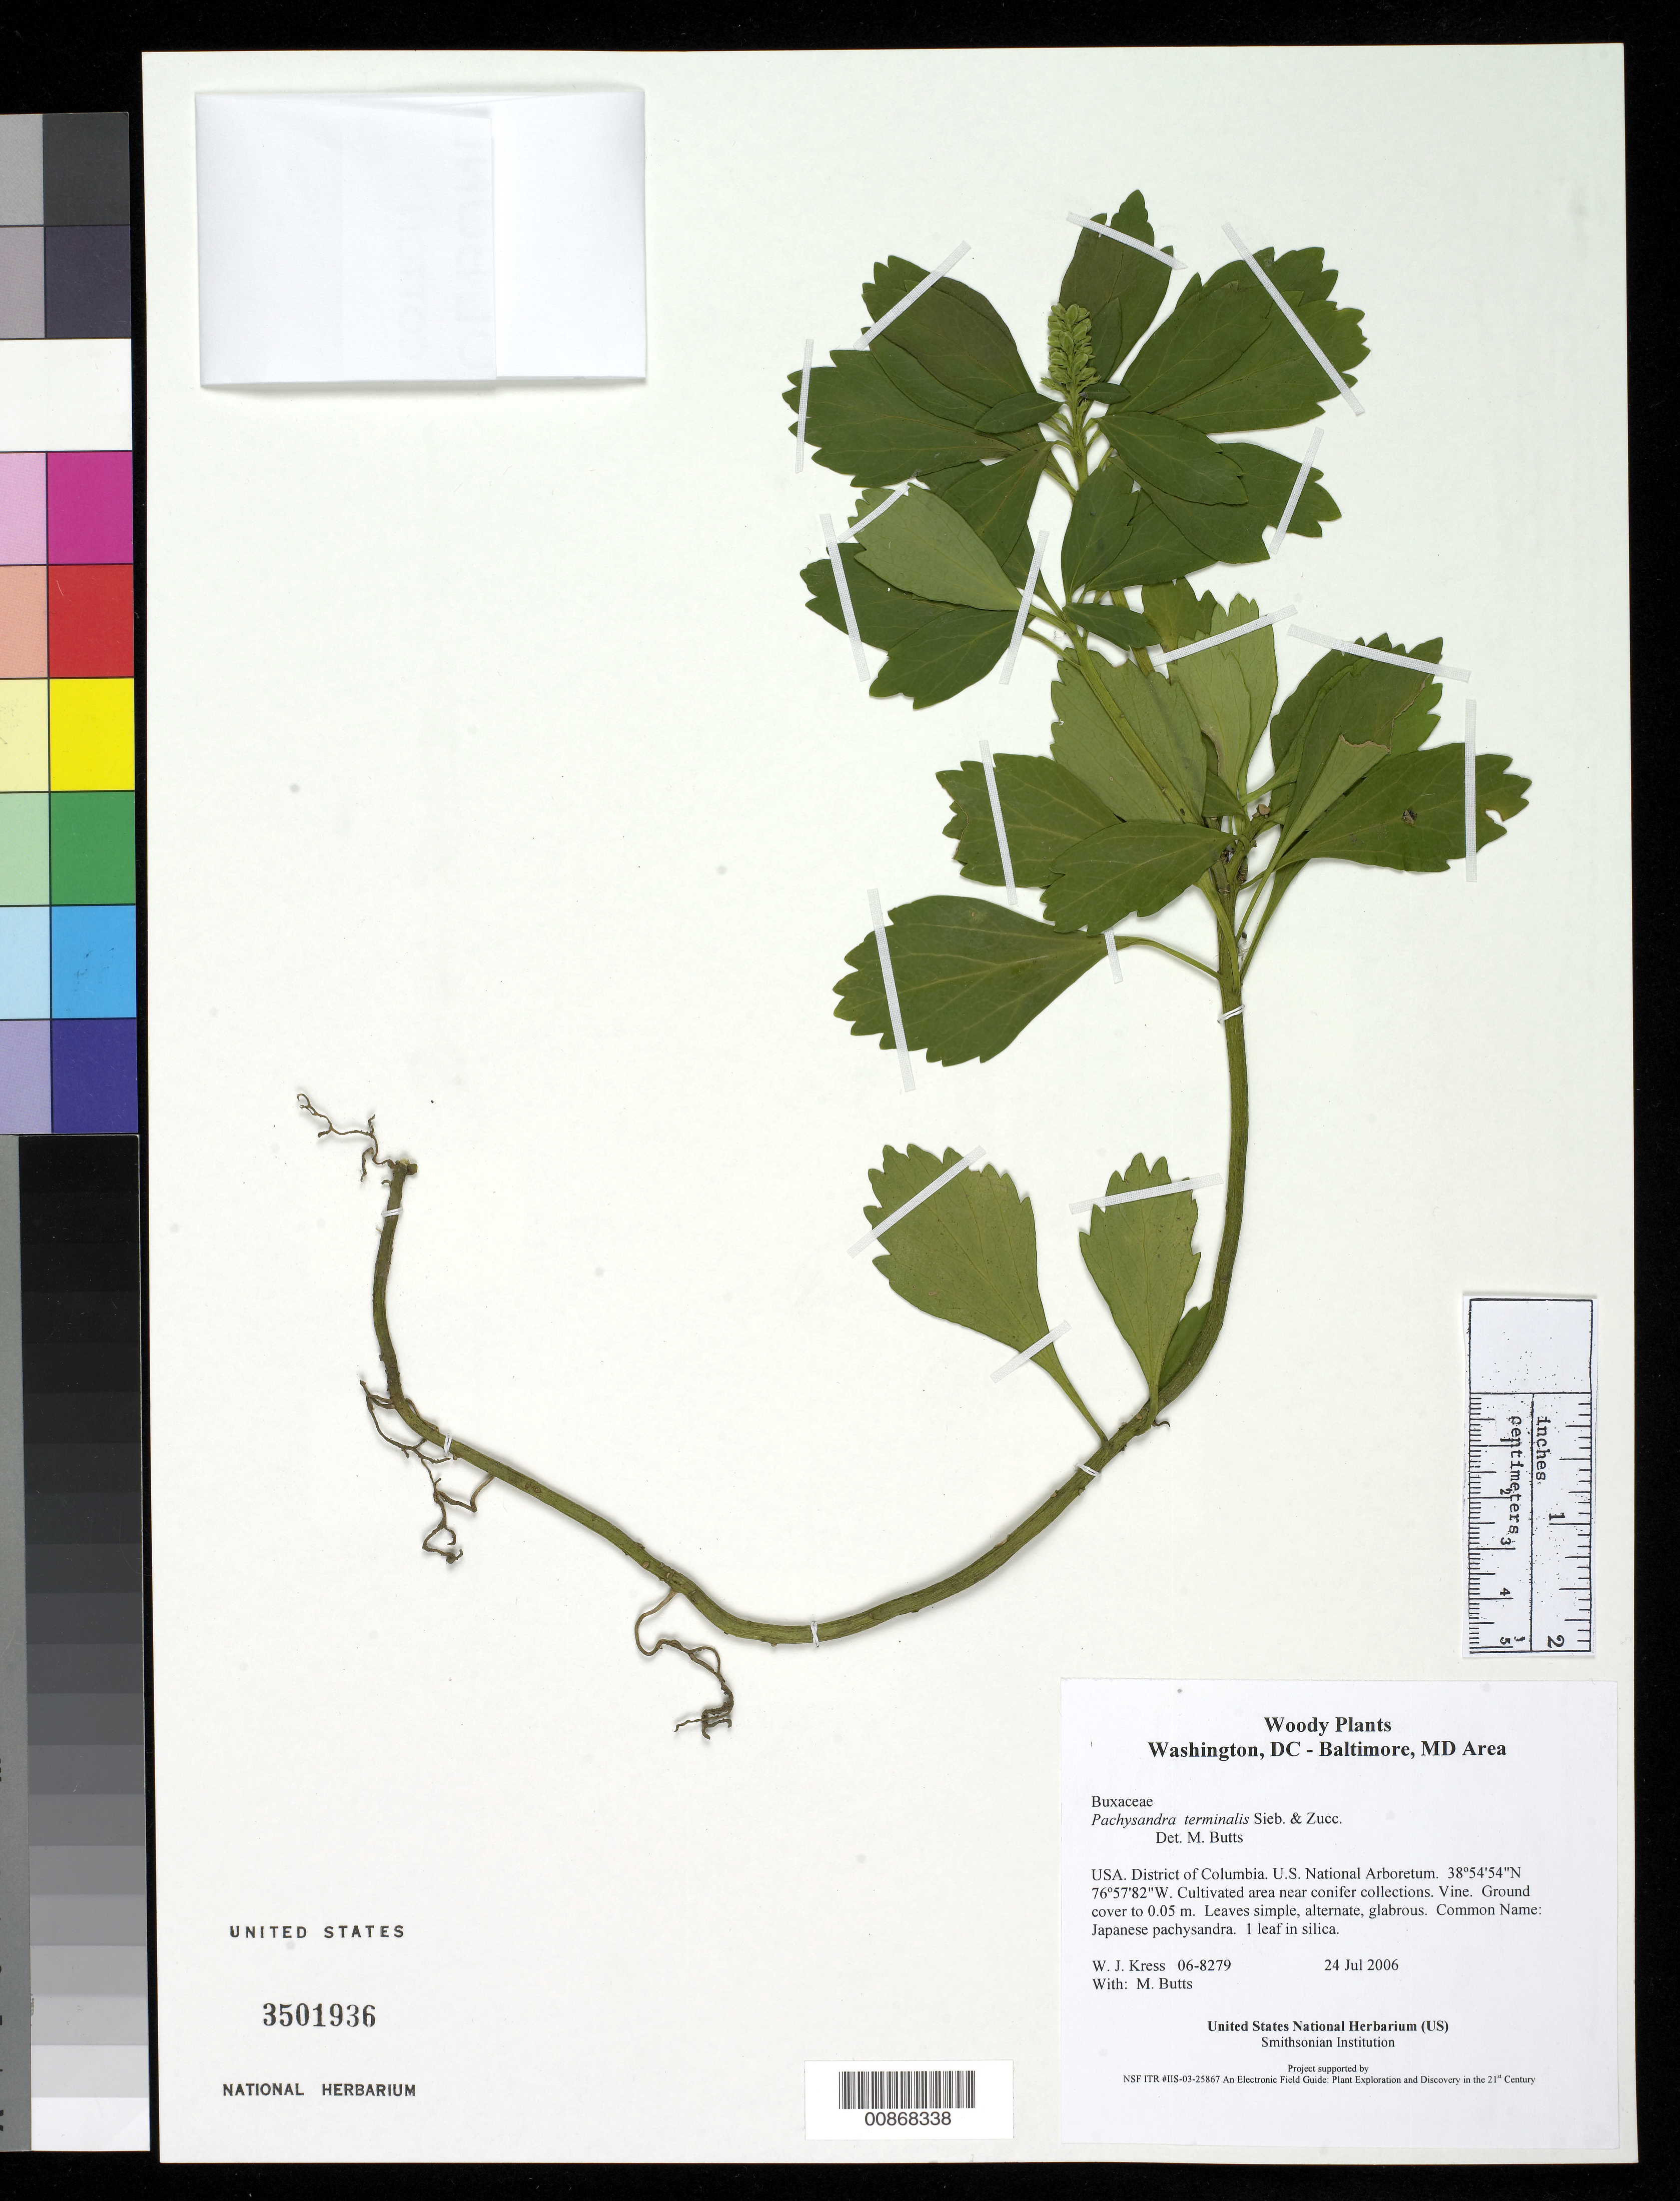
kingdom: Plantae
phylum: Tracheophyta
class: Magnoliopsida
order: Buxales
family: Buxaceae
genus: Pachysandra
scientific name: Pachysandra terminalis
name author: Siebert & Zucc.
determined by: Butts, M. B.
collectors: W. J. Kress & M. B. Butts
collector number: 06-8279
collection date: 2006-07-24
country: United States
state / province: District of Columbia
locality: U.S. National Arboretum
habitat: Cultivated area near conifer collections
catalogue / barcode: US 3501936